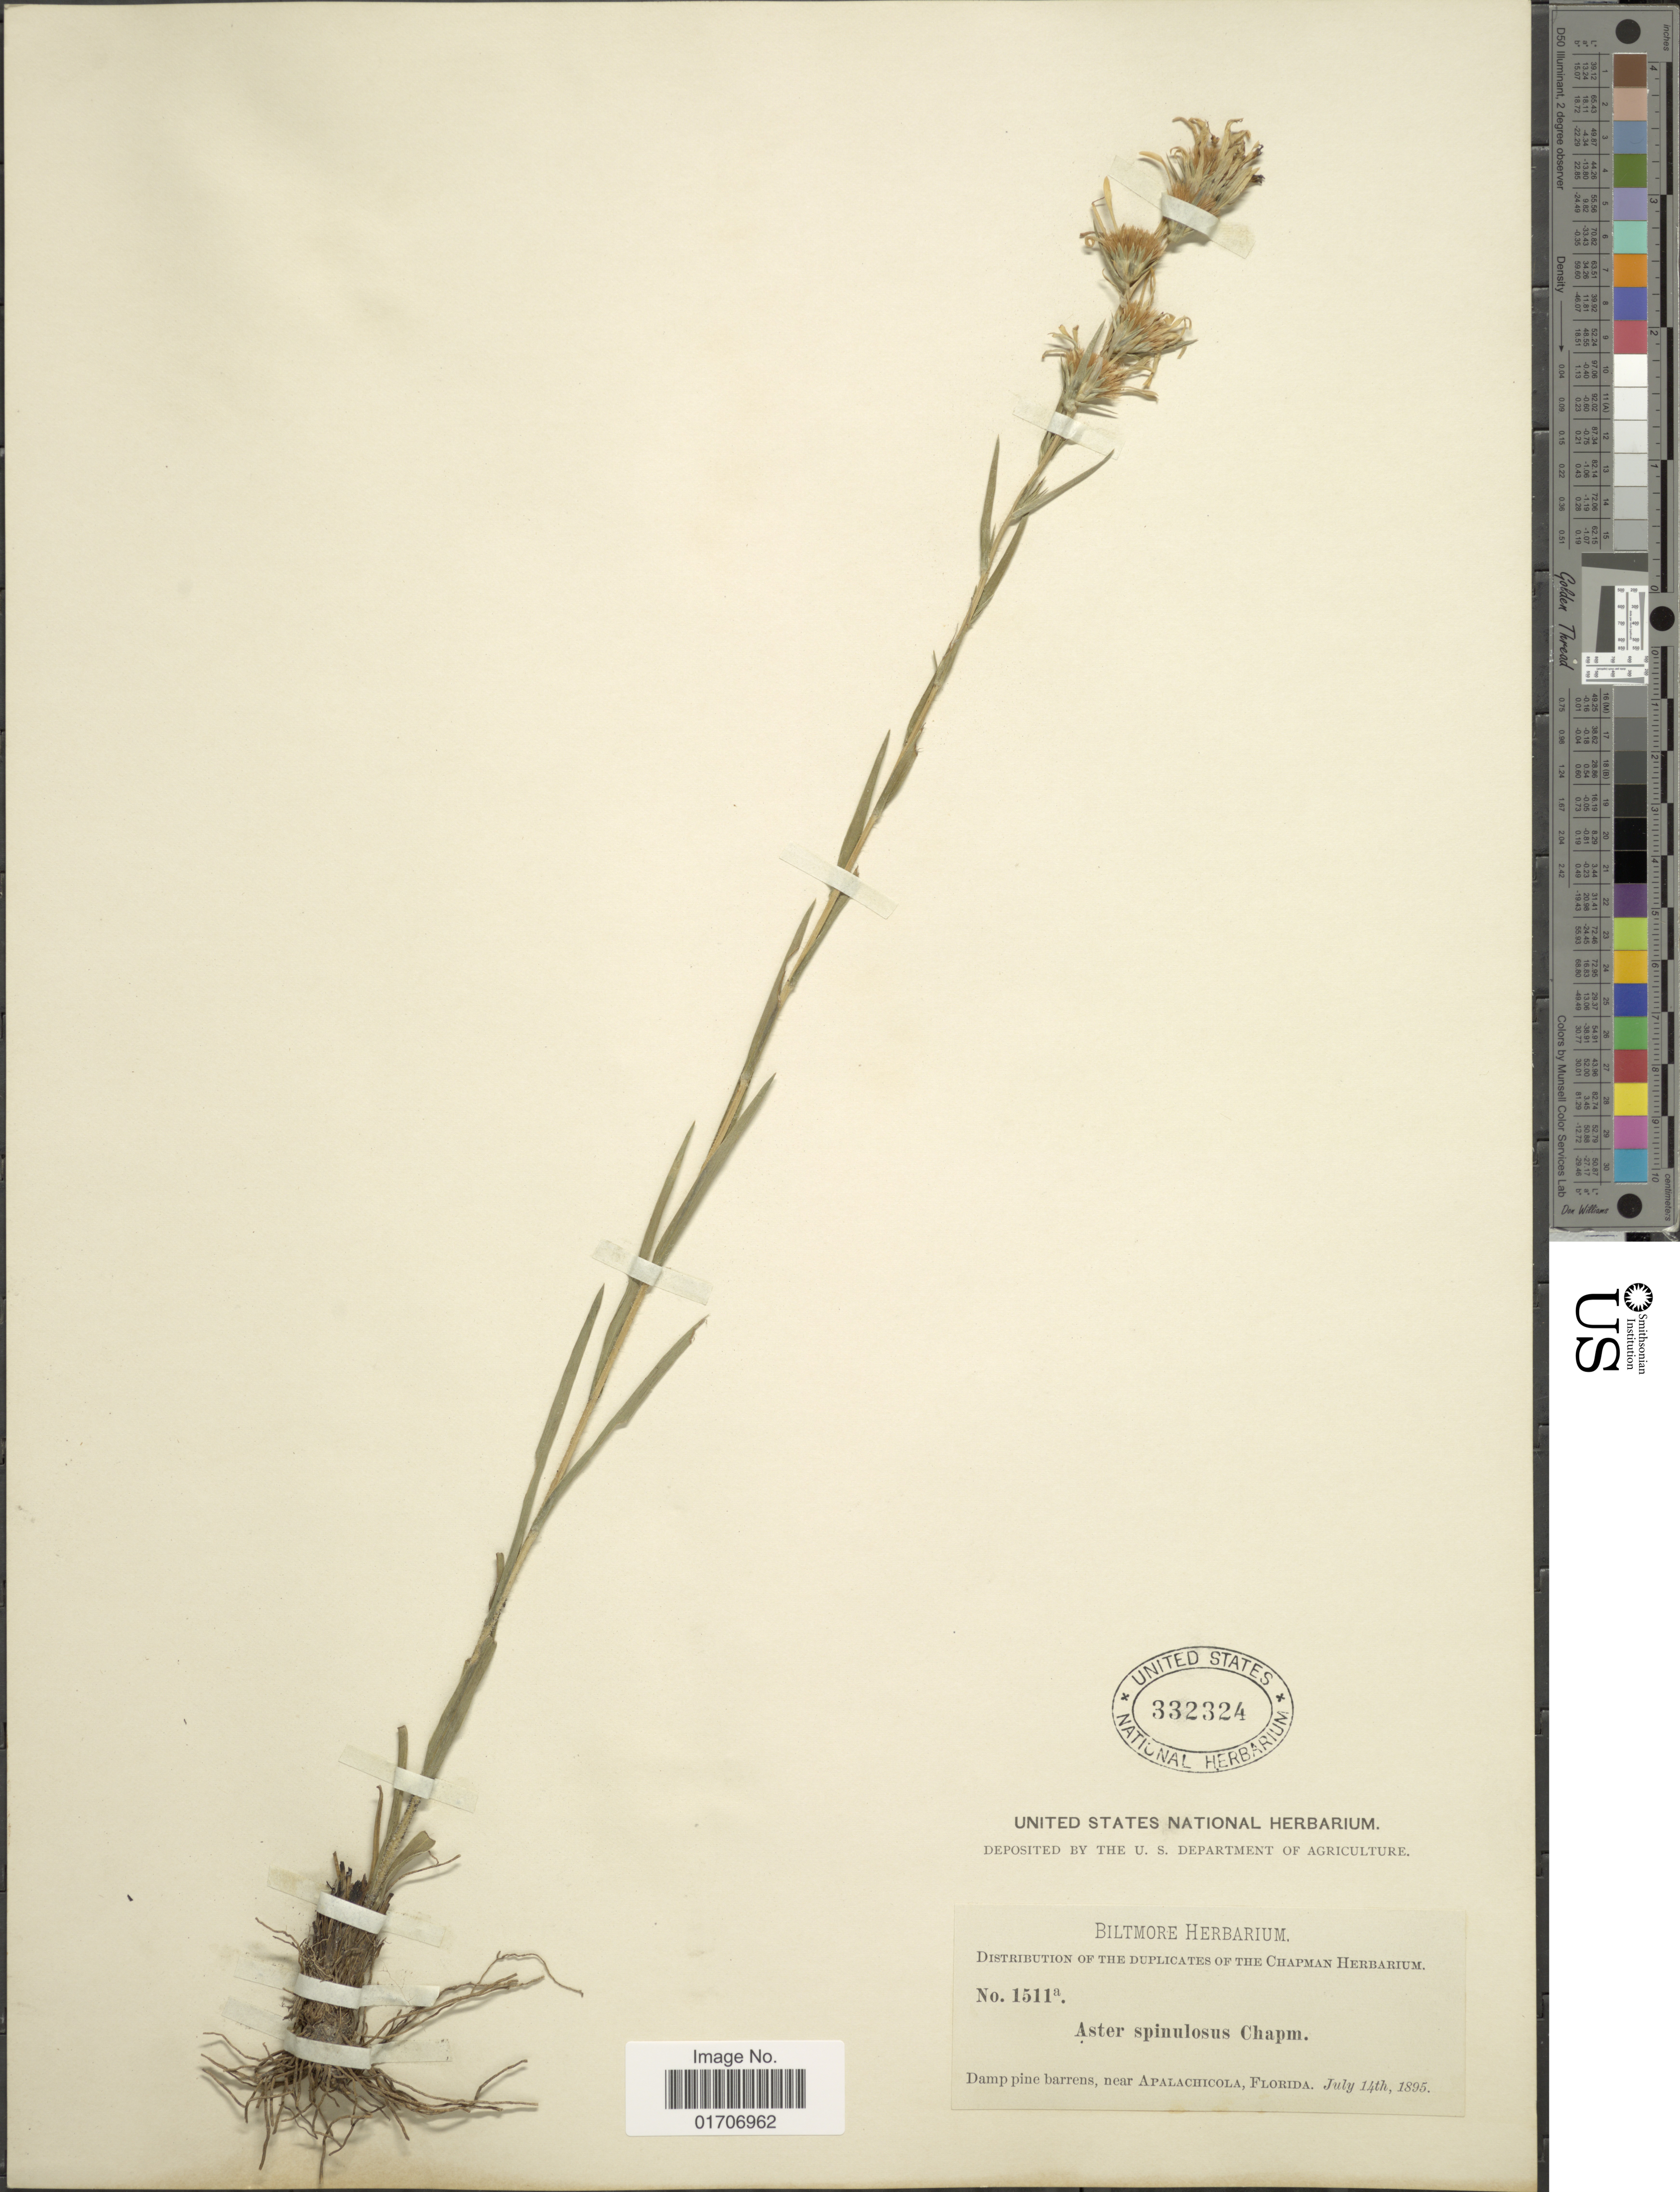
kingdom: Plantae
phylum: Tracheophyta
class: Magnoliopsida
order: Asterales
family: Asteraceae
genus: Eurybia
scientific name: Eurybia spinulosa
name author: (Chapm.) G.L. Nesom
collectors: ex herb. Biltmore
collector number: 1511a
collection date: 1895-07-14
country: United States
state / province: Florida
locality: Damp pine barrens, near Apalachicola, Florida.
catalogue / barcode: US 332324